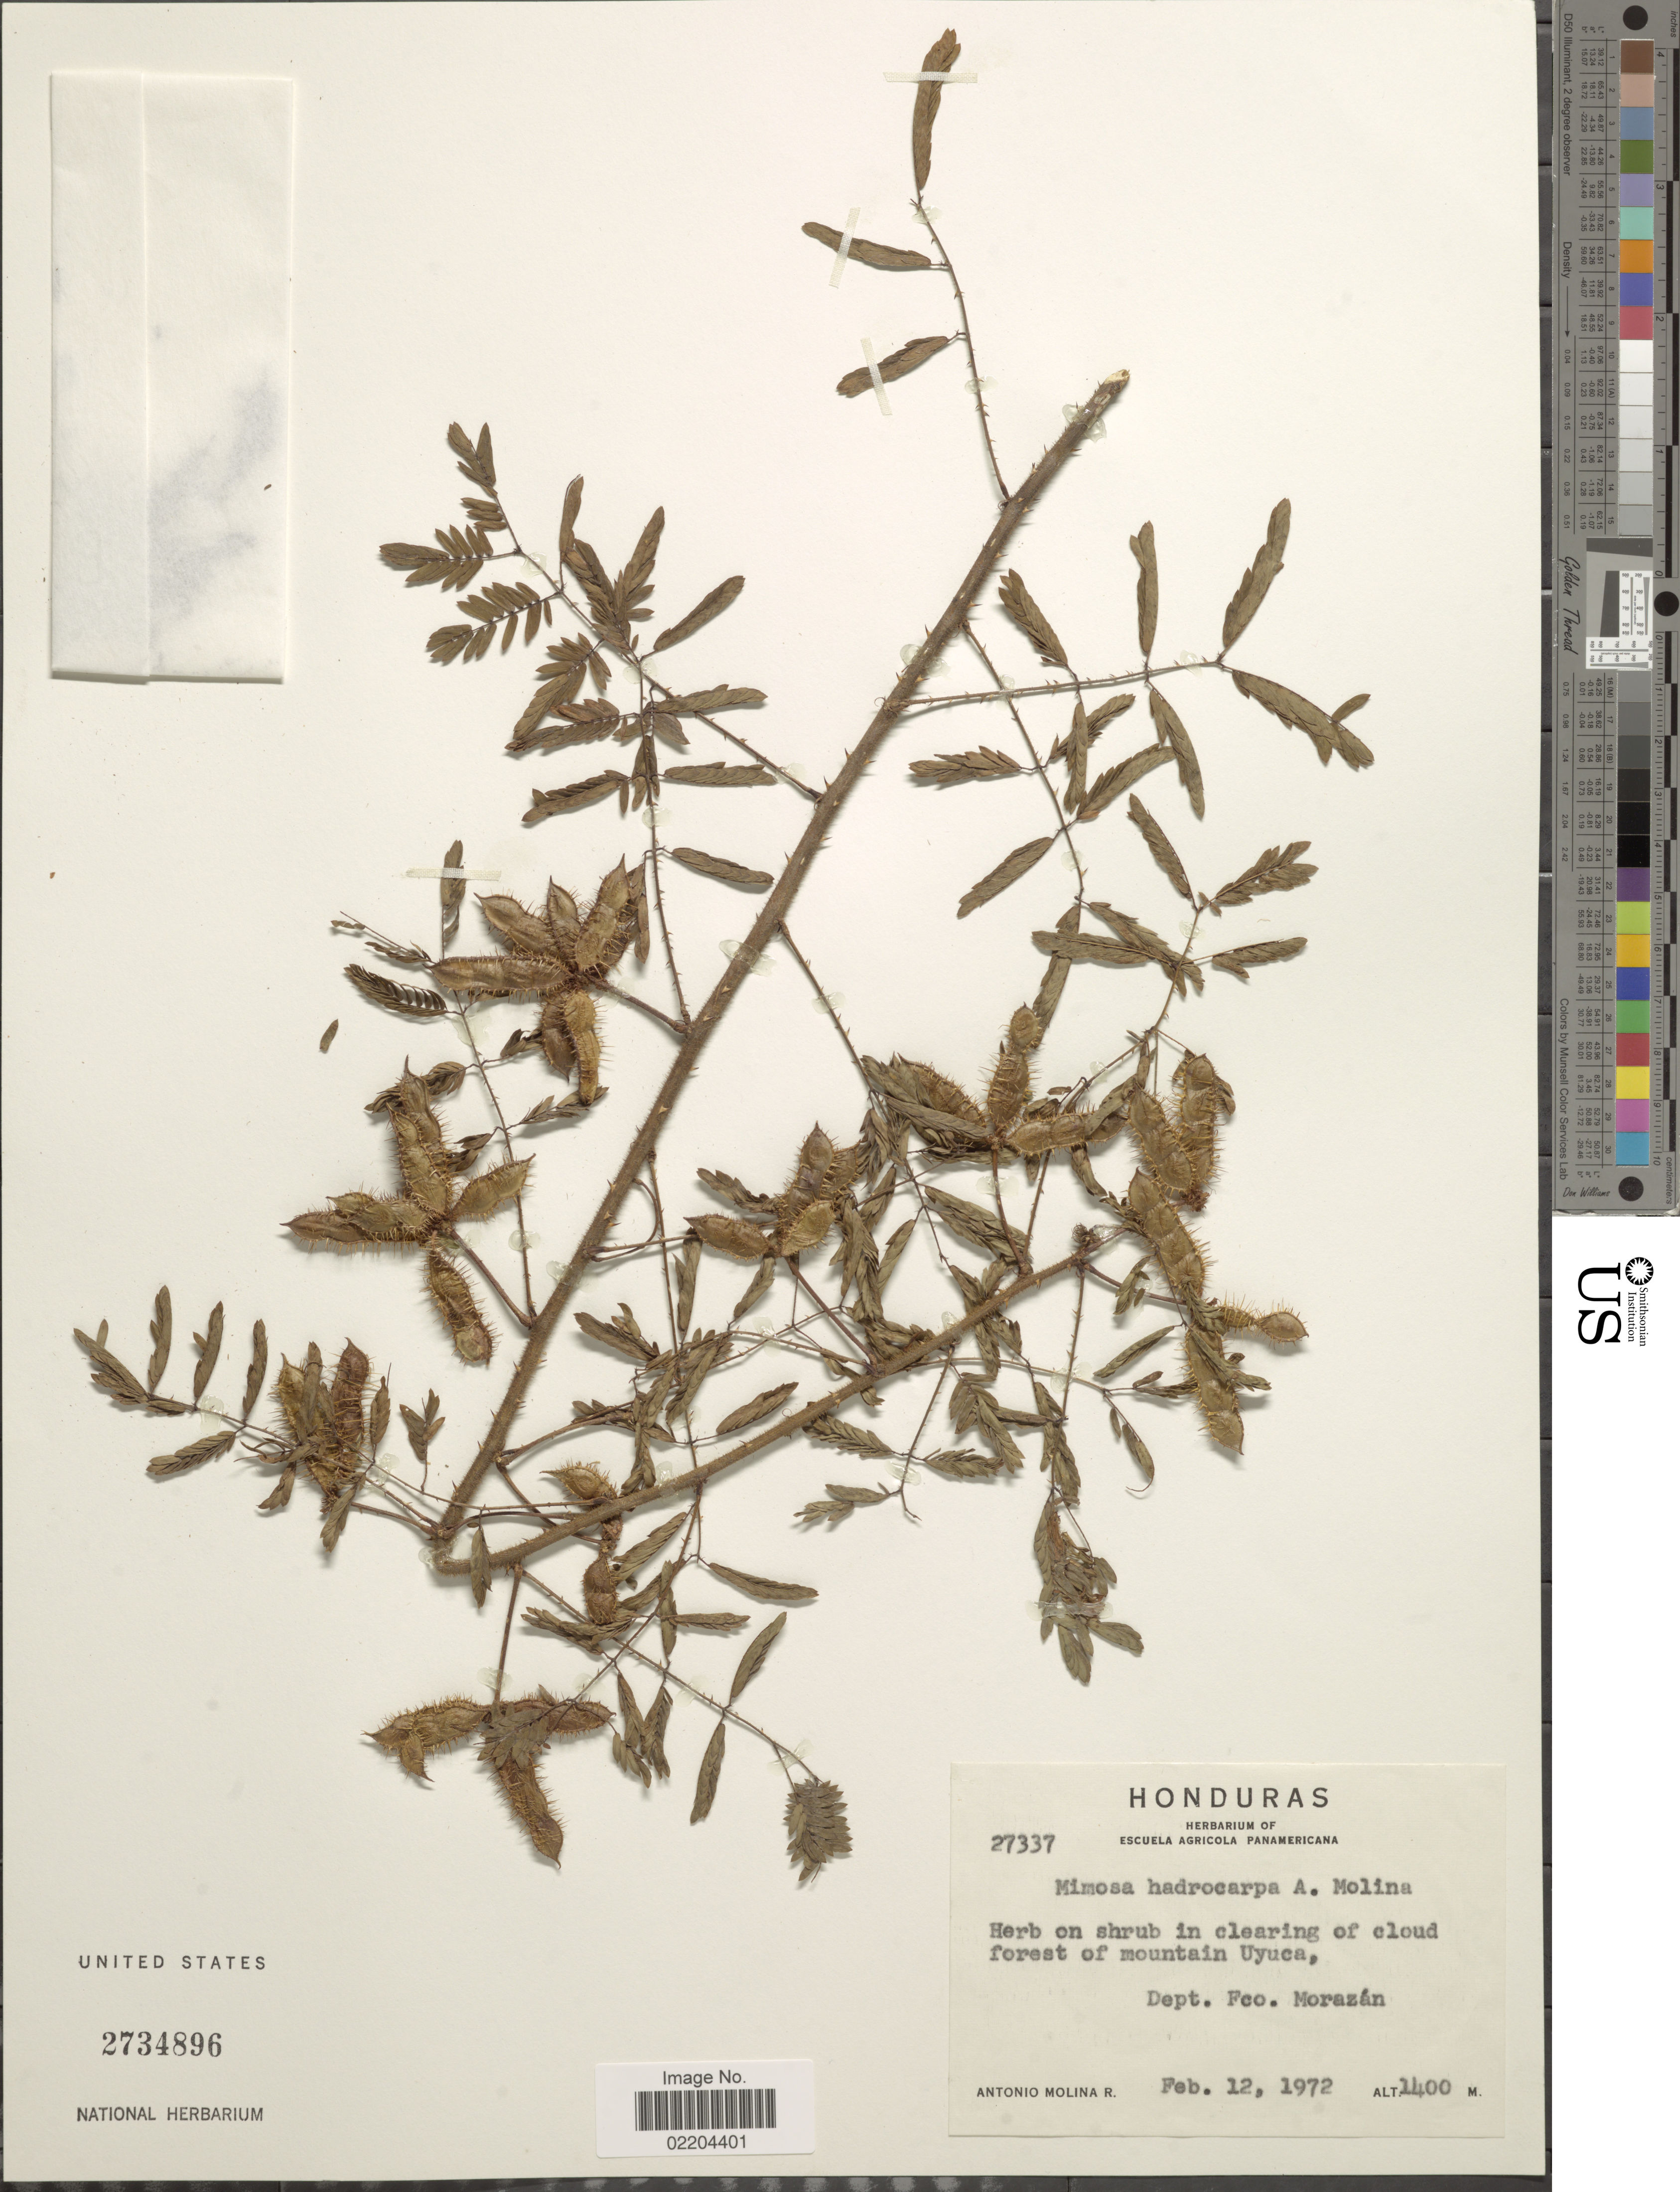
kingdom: Plantae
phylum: Tracheophyta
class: Magnoliopsida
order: Fabales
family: Fabaceae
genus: Mimosa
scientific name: Mimosa hadrocarpa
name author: Ant. Molina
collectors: A. Molina R.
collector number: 27337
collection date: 1972-02-12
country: Honduras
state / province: Fco. Morazán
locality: In clearing of cloud forest of mountain Uyuca, Dept. Fco. Morazan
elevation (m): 1400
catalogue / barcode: US 2734896